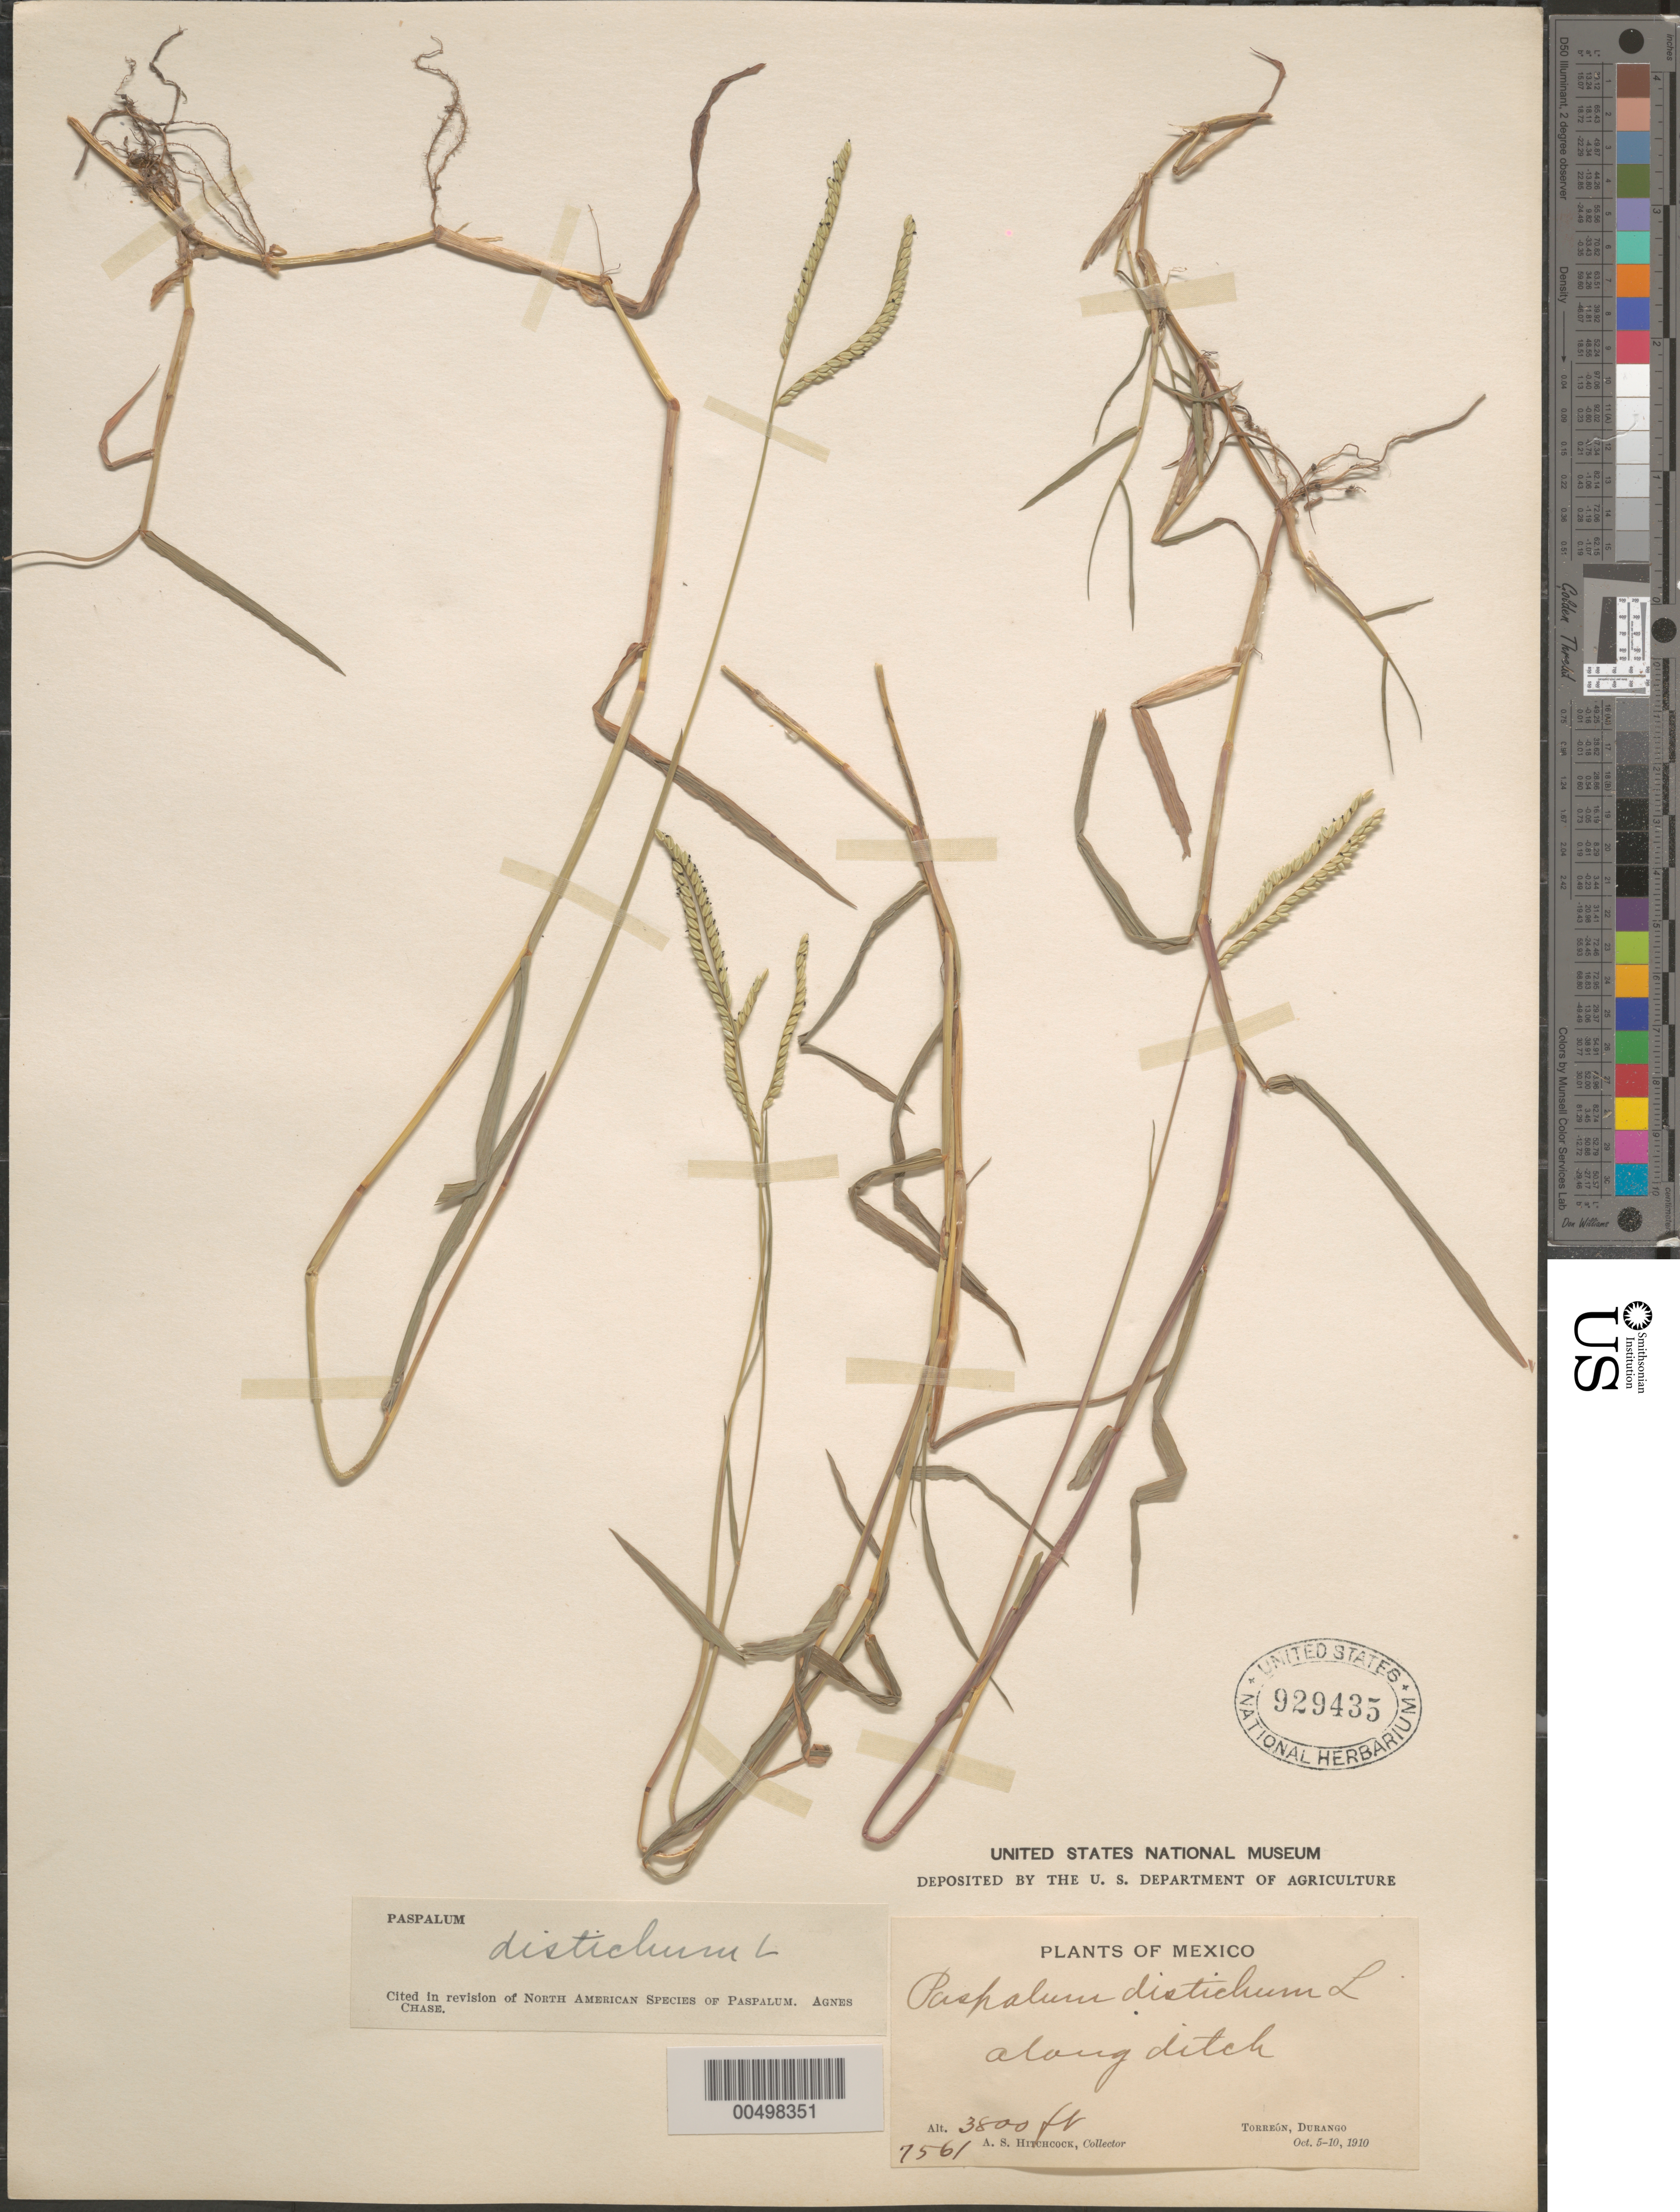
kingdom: Plantae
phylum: Tracheophyta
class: Liliopsida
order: Poales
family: Poaceae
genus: Paspalum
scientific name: Paspalum paspaloides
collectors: A. S. Hitchcock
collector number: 7561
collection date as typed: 5 Oct 1910 to 10 Oct 1910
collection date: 1910-10-05/1910-10-10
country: Mexico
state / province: Durango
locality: Torreón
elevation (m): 1158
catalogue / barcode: US 929435